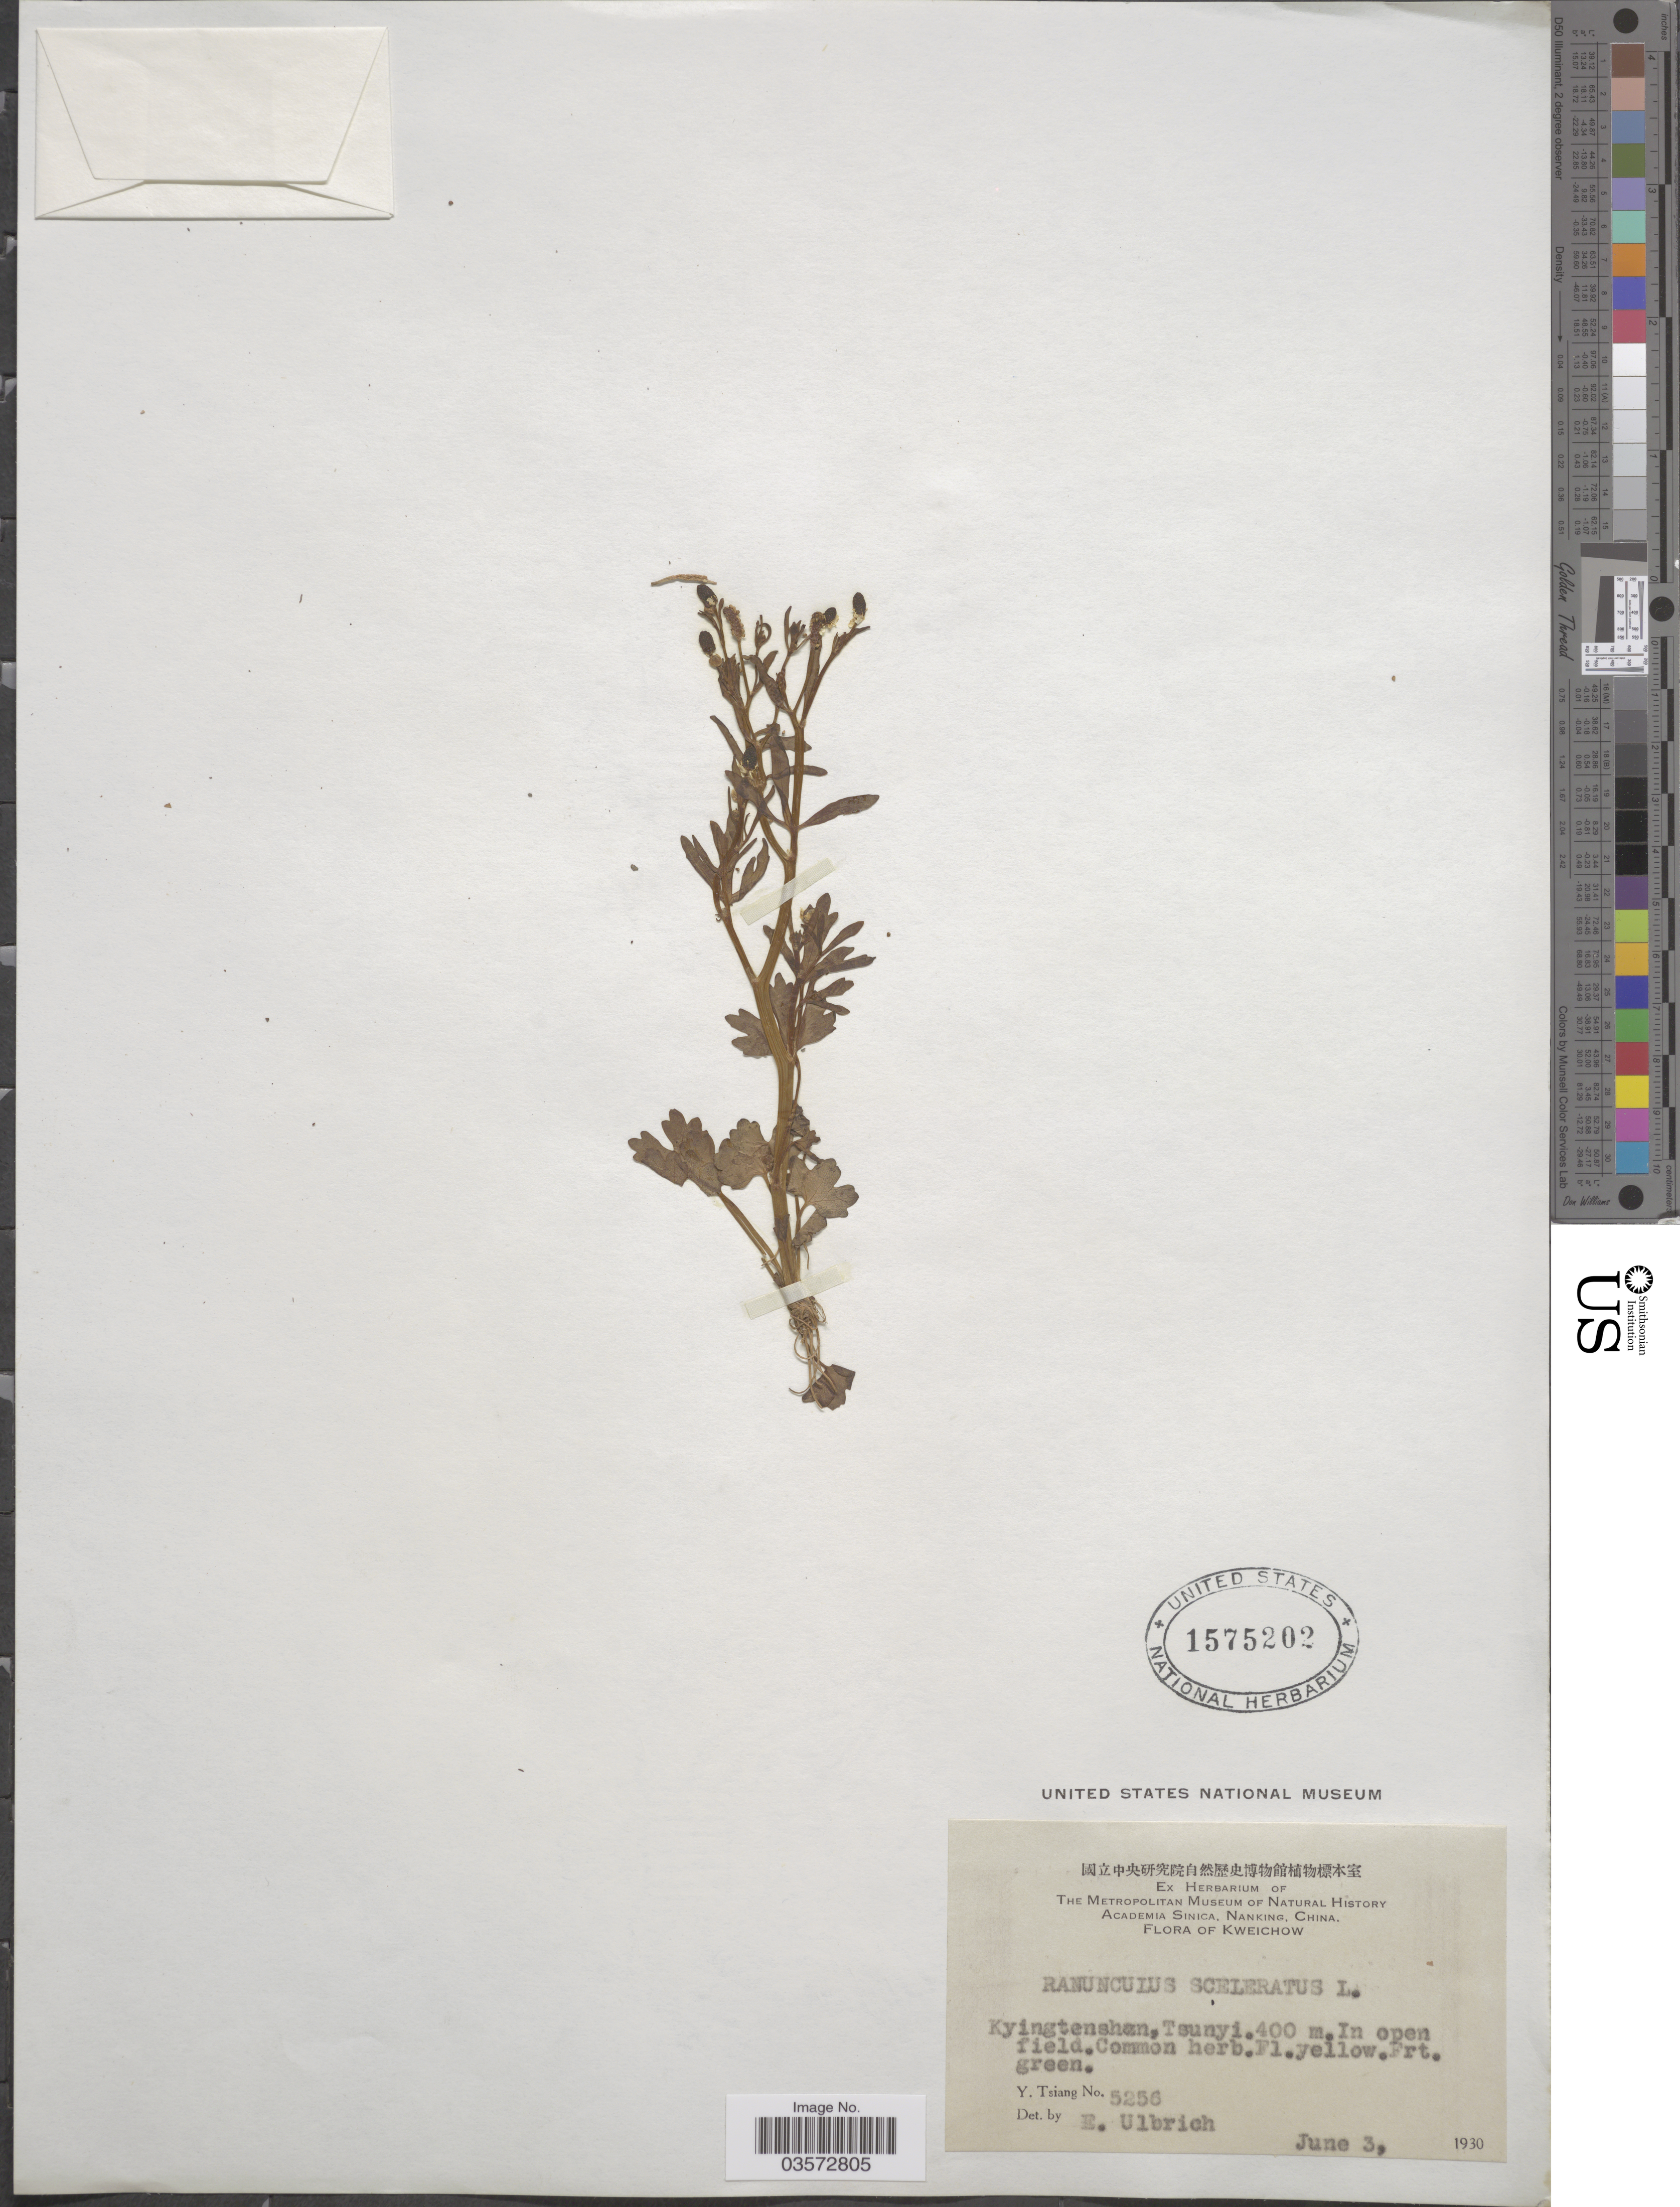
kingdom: Plantae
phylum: Tracheophyta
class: Magnoliopsida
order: Ranunculales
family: Ranunculaceae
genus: Ranunculus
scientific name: Ranunculus sceleratus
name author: L.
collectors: Y. Tsiang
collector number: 5256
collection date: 1930-06-03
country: China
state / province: Guizhou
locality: Kyingtenshan, Tsunyi.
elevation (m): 400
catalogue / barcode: US 1575202